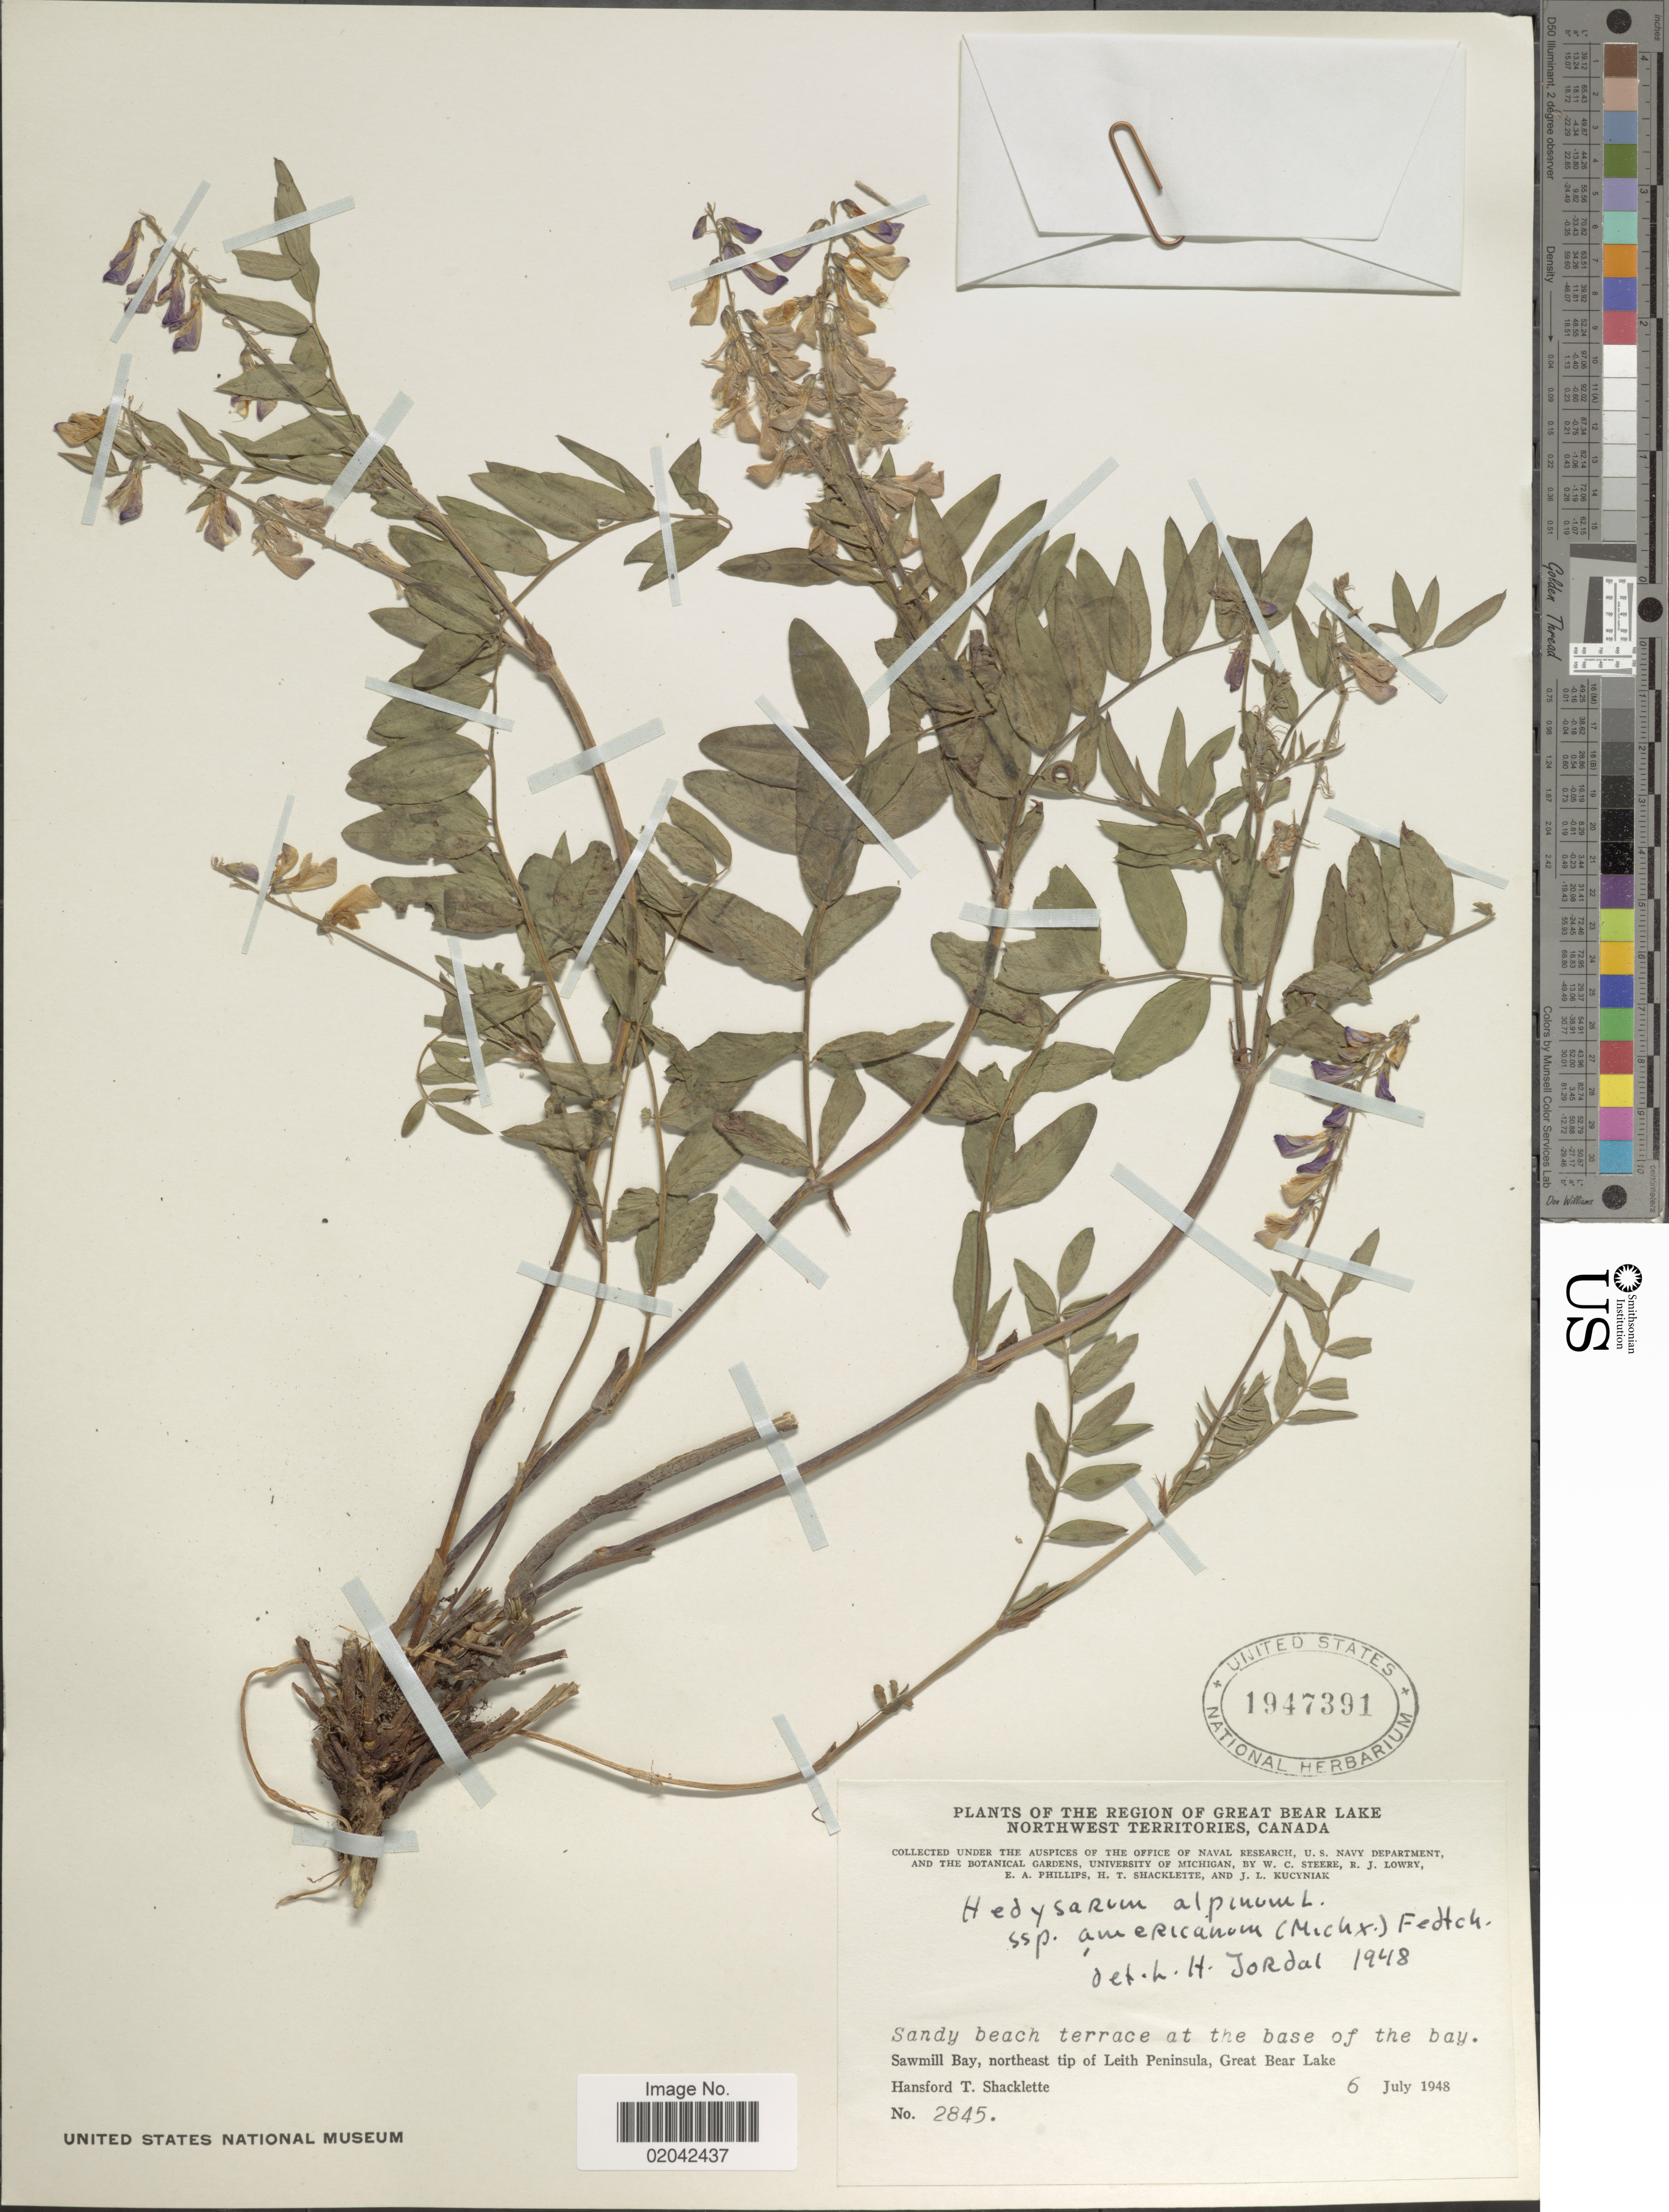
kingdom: Plantae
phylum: Tracheophyta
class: Magnoliopsida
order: Fabales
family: Fabaceae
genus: Hedysarum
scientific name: Hedysarum alpinum var. americanum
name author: Michx. ex Pursh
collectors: H. Shacklette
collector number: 2845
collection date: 1948-07-06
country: Canada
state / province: Northwest Territories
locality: Region of Great Bear Lake, Sawmill Bay, northeast tip of Leith Peninsula, Great Bear Lake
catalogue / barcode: US 1947391